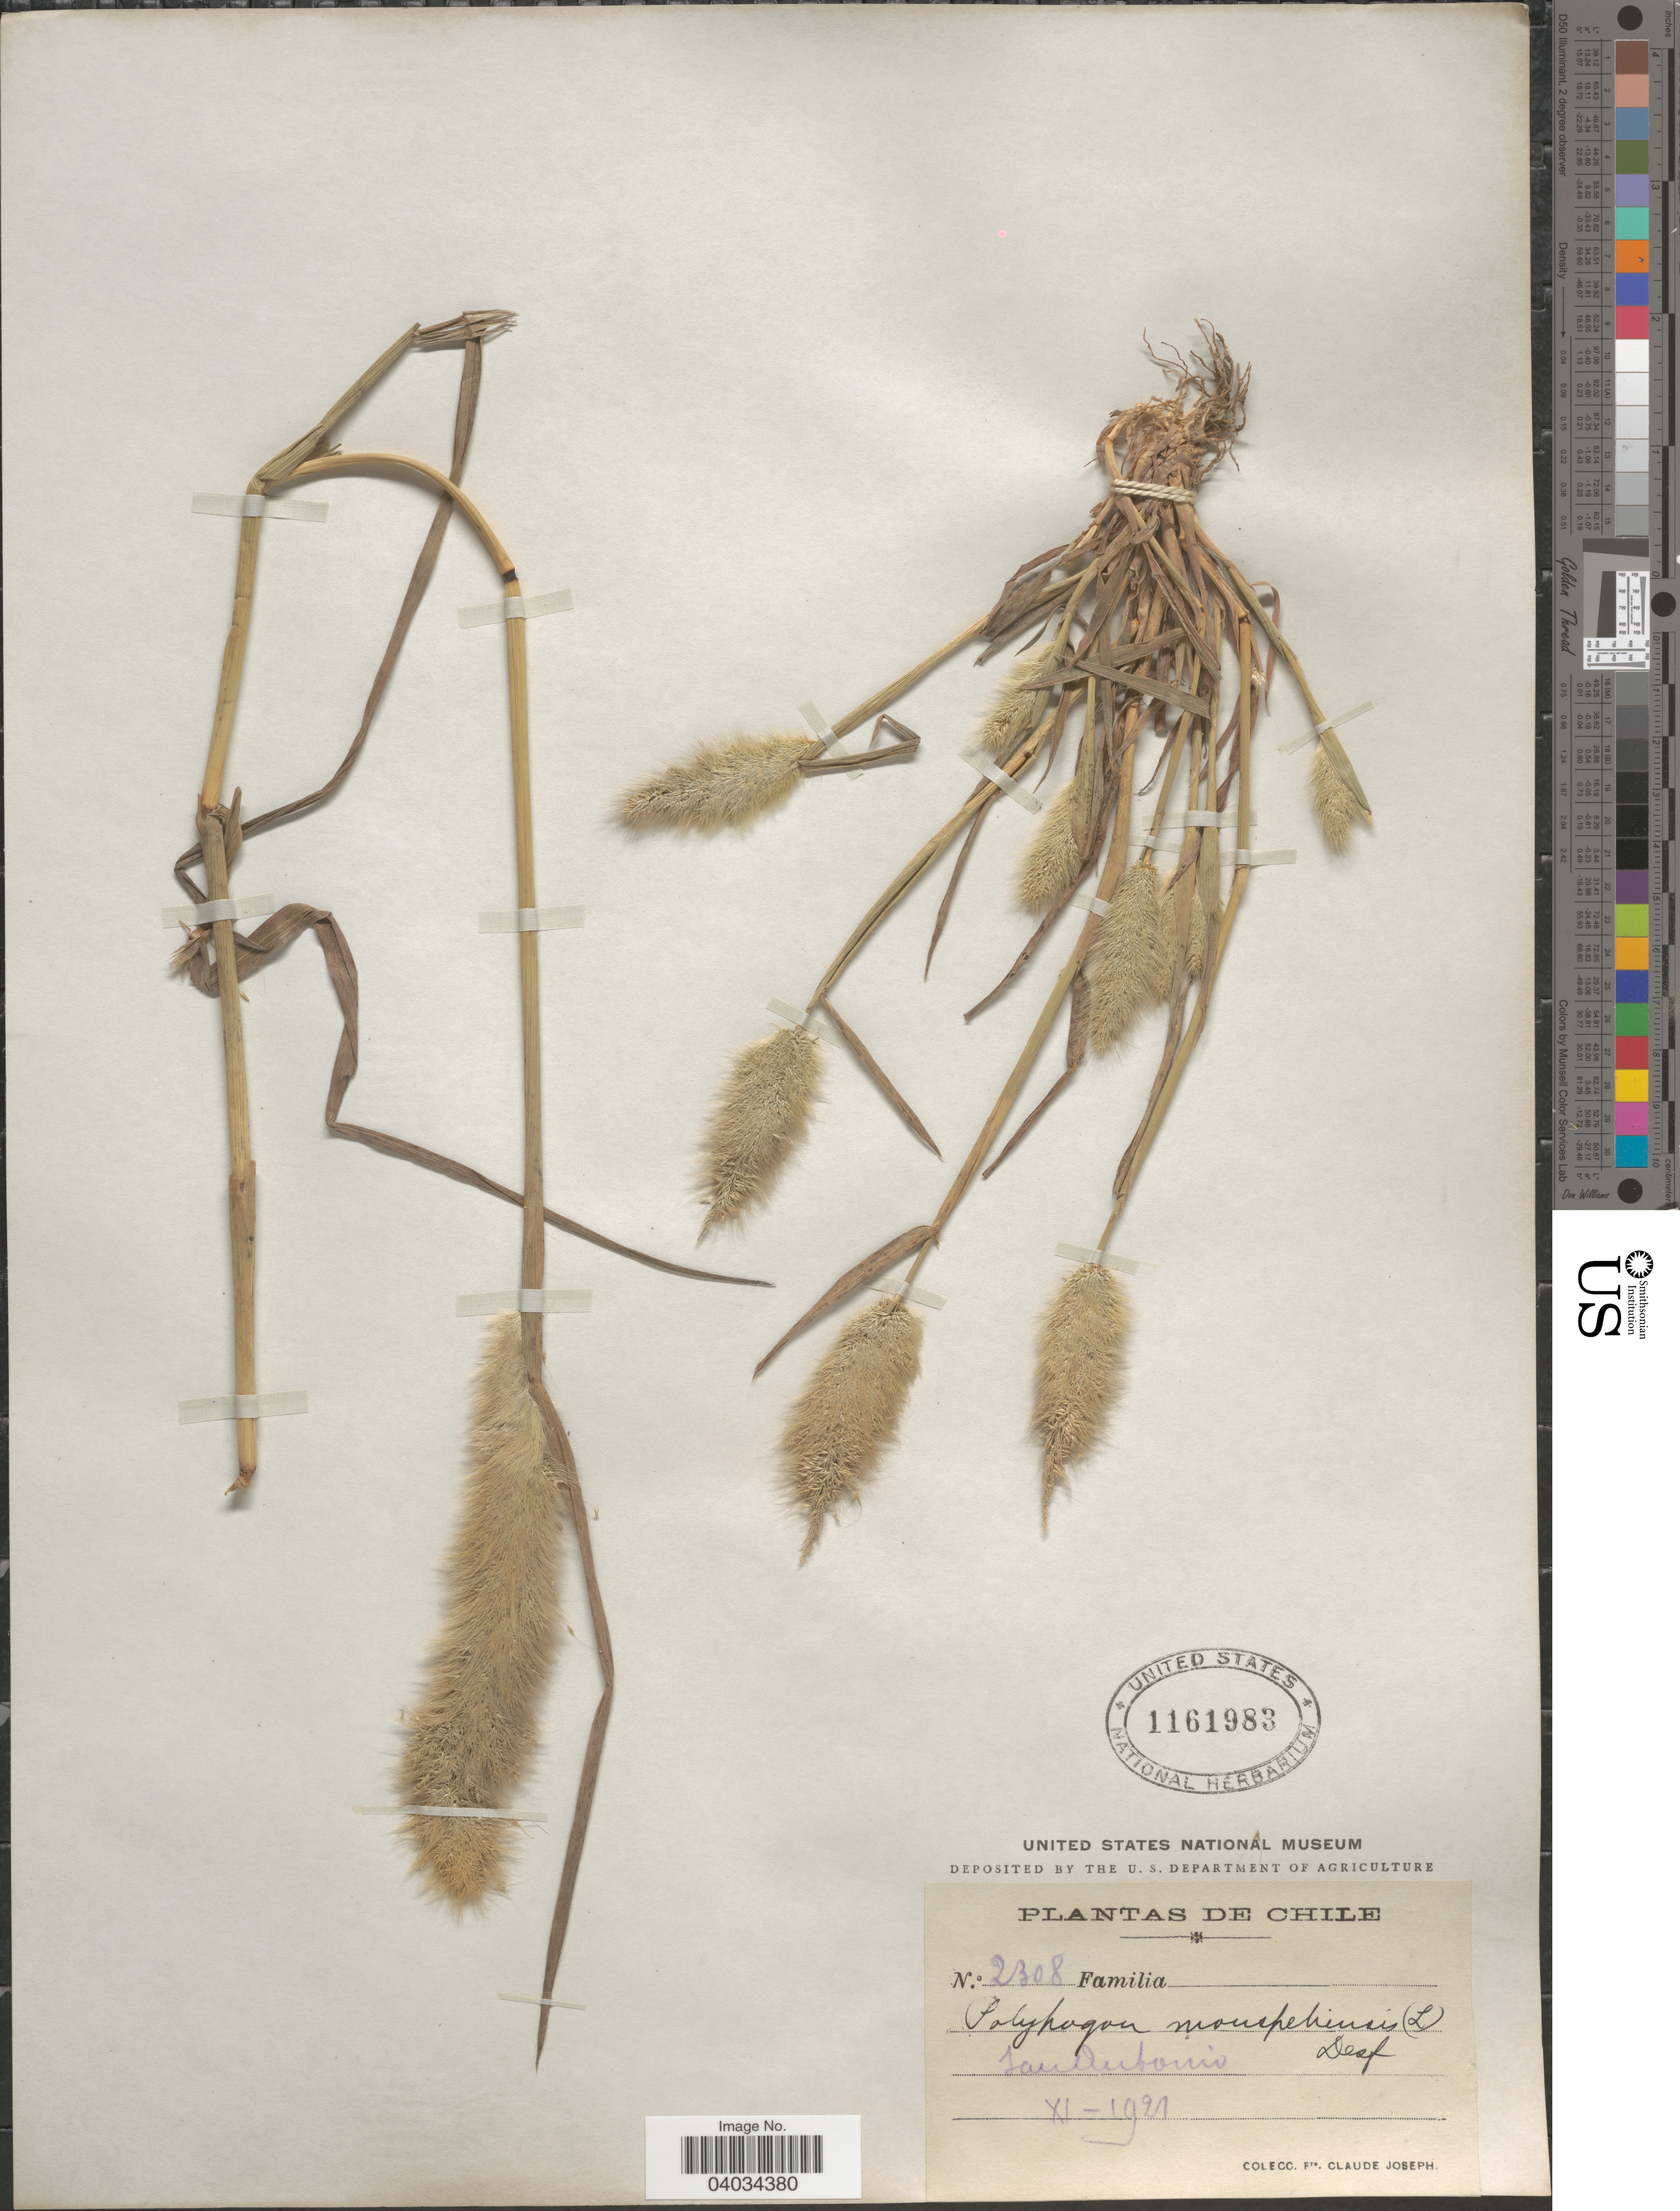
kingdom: Plantae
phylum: Tracheophyta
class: Liliopsida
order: Poales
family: Poaceae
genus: Polypogon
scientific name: Polypogon monspeliensis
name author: (L.) Desf.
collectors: Bro. Claude-Joseph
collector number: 2308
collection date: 1921-11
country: Chile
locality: San Antonio.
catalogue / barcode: US 1161983